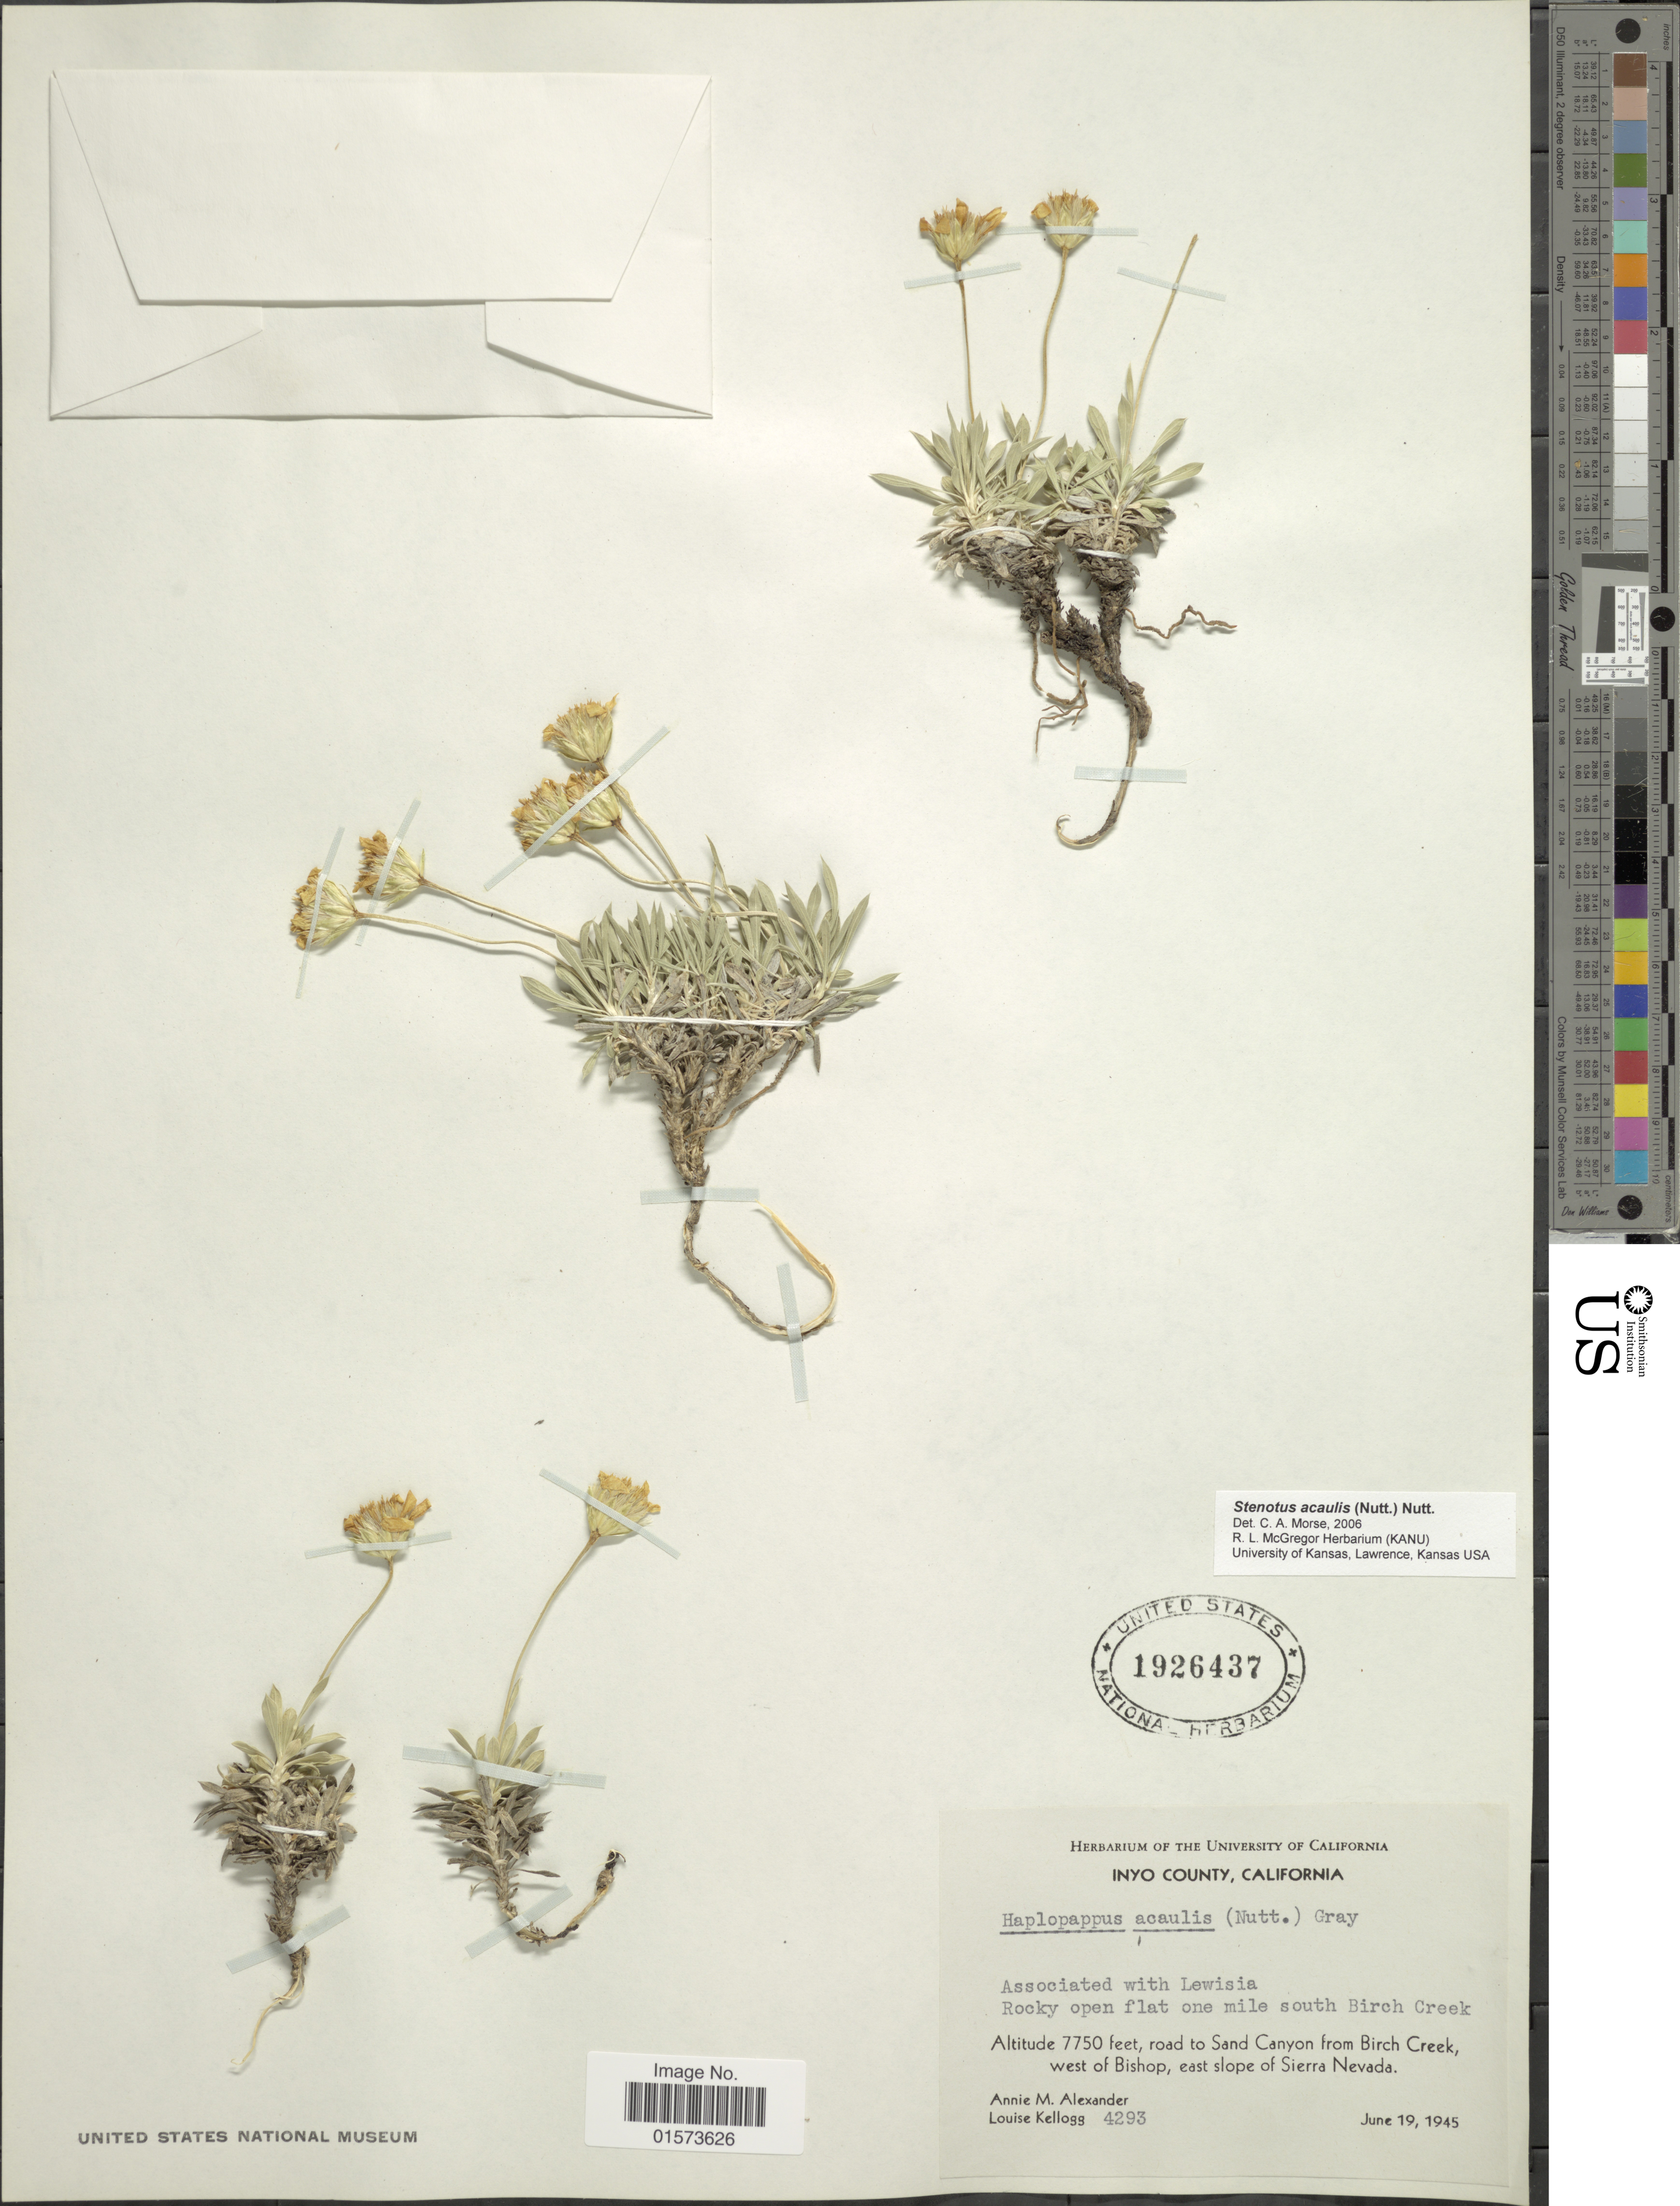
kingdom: Plantae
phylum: Tracheophyta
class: Magnoliopsida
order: Asterales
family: Asteraceae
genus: Stenotus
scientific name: Stenotus acaulis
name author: (Nutt.) Nutt.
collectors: A. M. Alexander & L. Kellogg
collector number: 4293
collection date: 1945-07-19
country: United States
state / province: California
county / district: Inyo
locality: Inyo County, associsted with Lewisia, rocky open flat one mile south Birch Creek, road to Sand Canyon from Birch Creek, west of Bishop, east slope of Sierra Nevada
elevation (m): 2362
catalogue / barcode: US 1926437